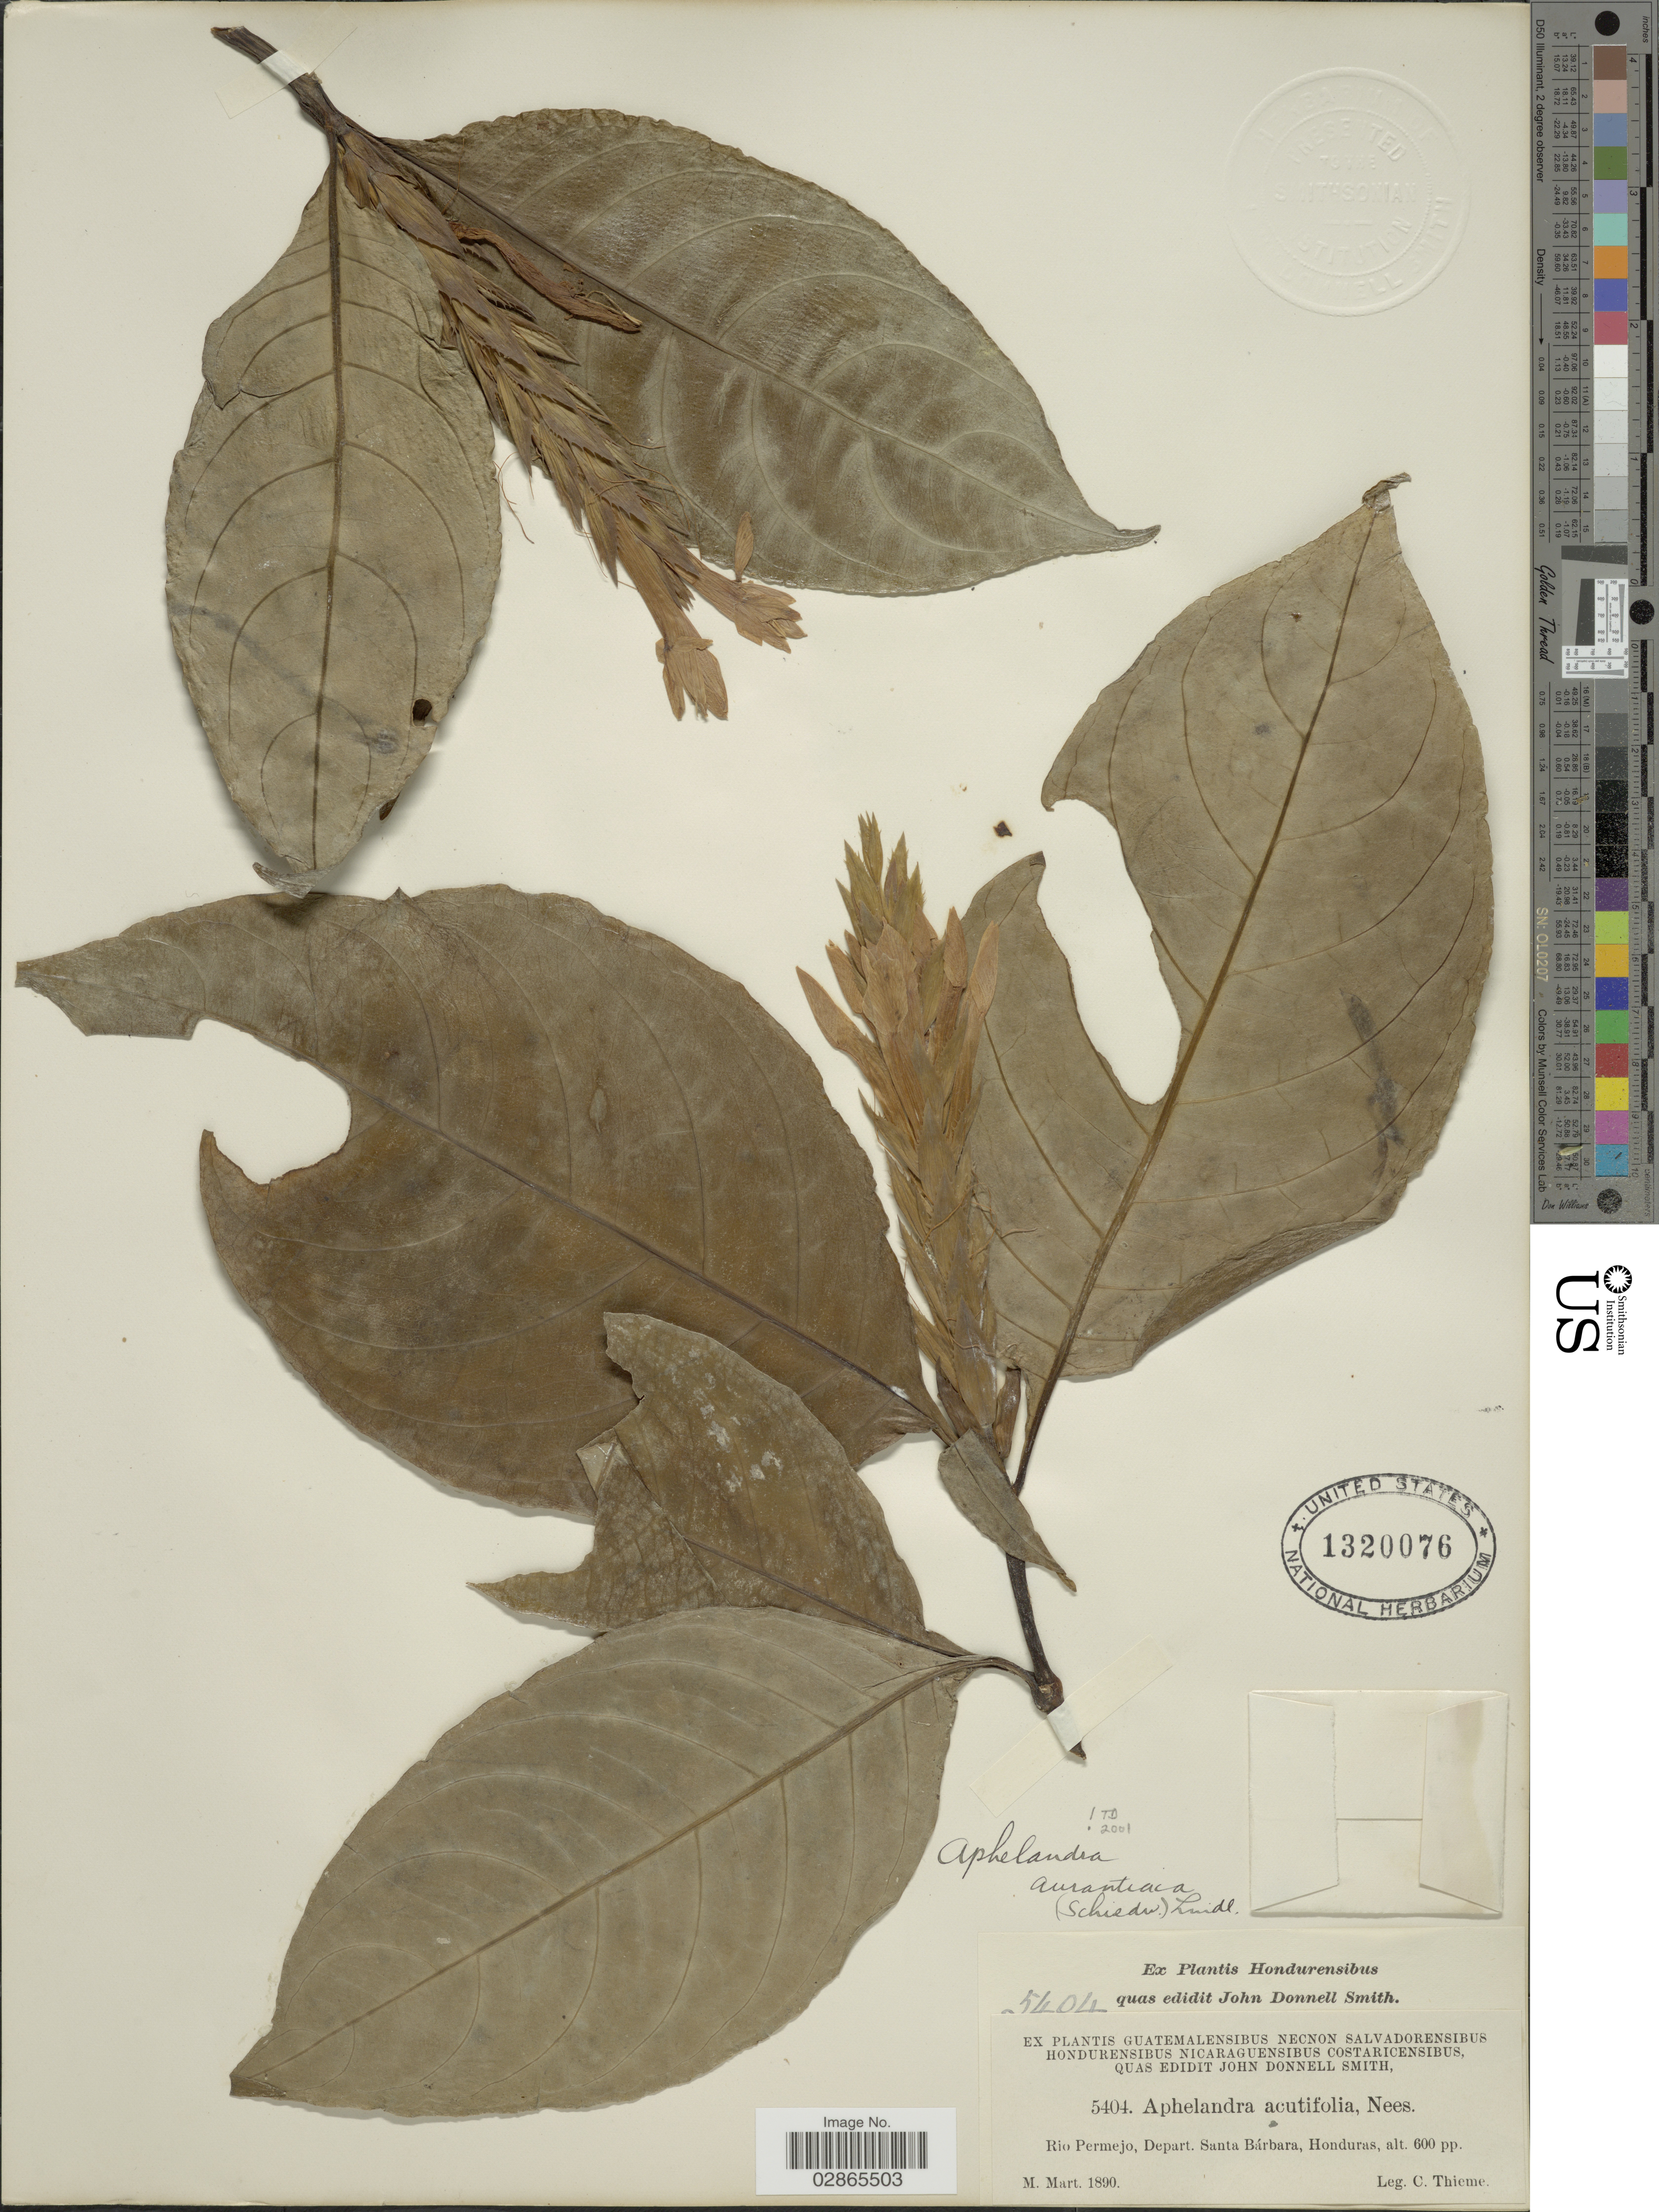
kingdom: Plantae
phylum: Tracheophyta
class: Magnoliopsida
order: Lamiales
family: Acanthaceae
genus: Aphelandra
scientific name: Aphelandra aurantiaca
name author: (Scheidw.) Lindl.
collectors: C. Thieme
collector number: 5404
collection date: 1890-03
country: Honduras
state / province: Santa Bárbara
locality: Rio Permejo, Depart. Santa Bárbara.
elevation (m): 183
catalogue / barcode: US 1320076